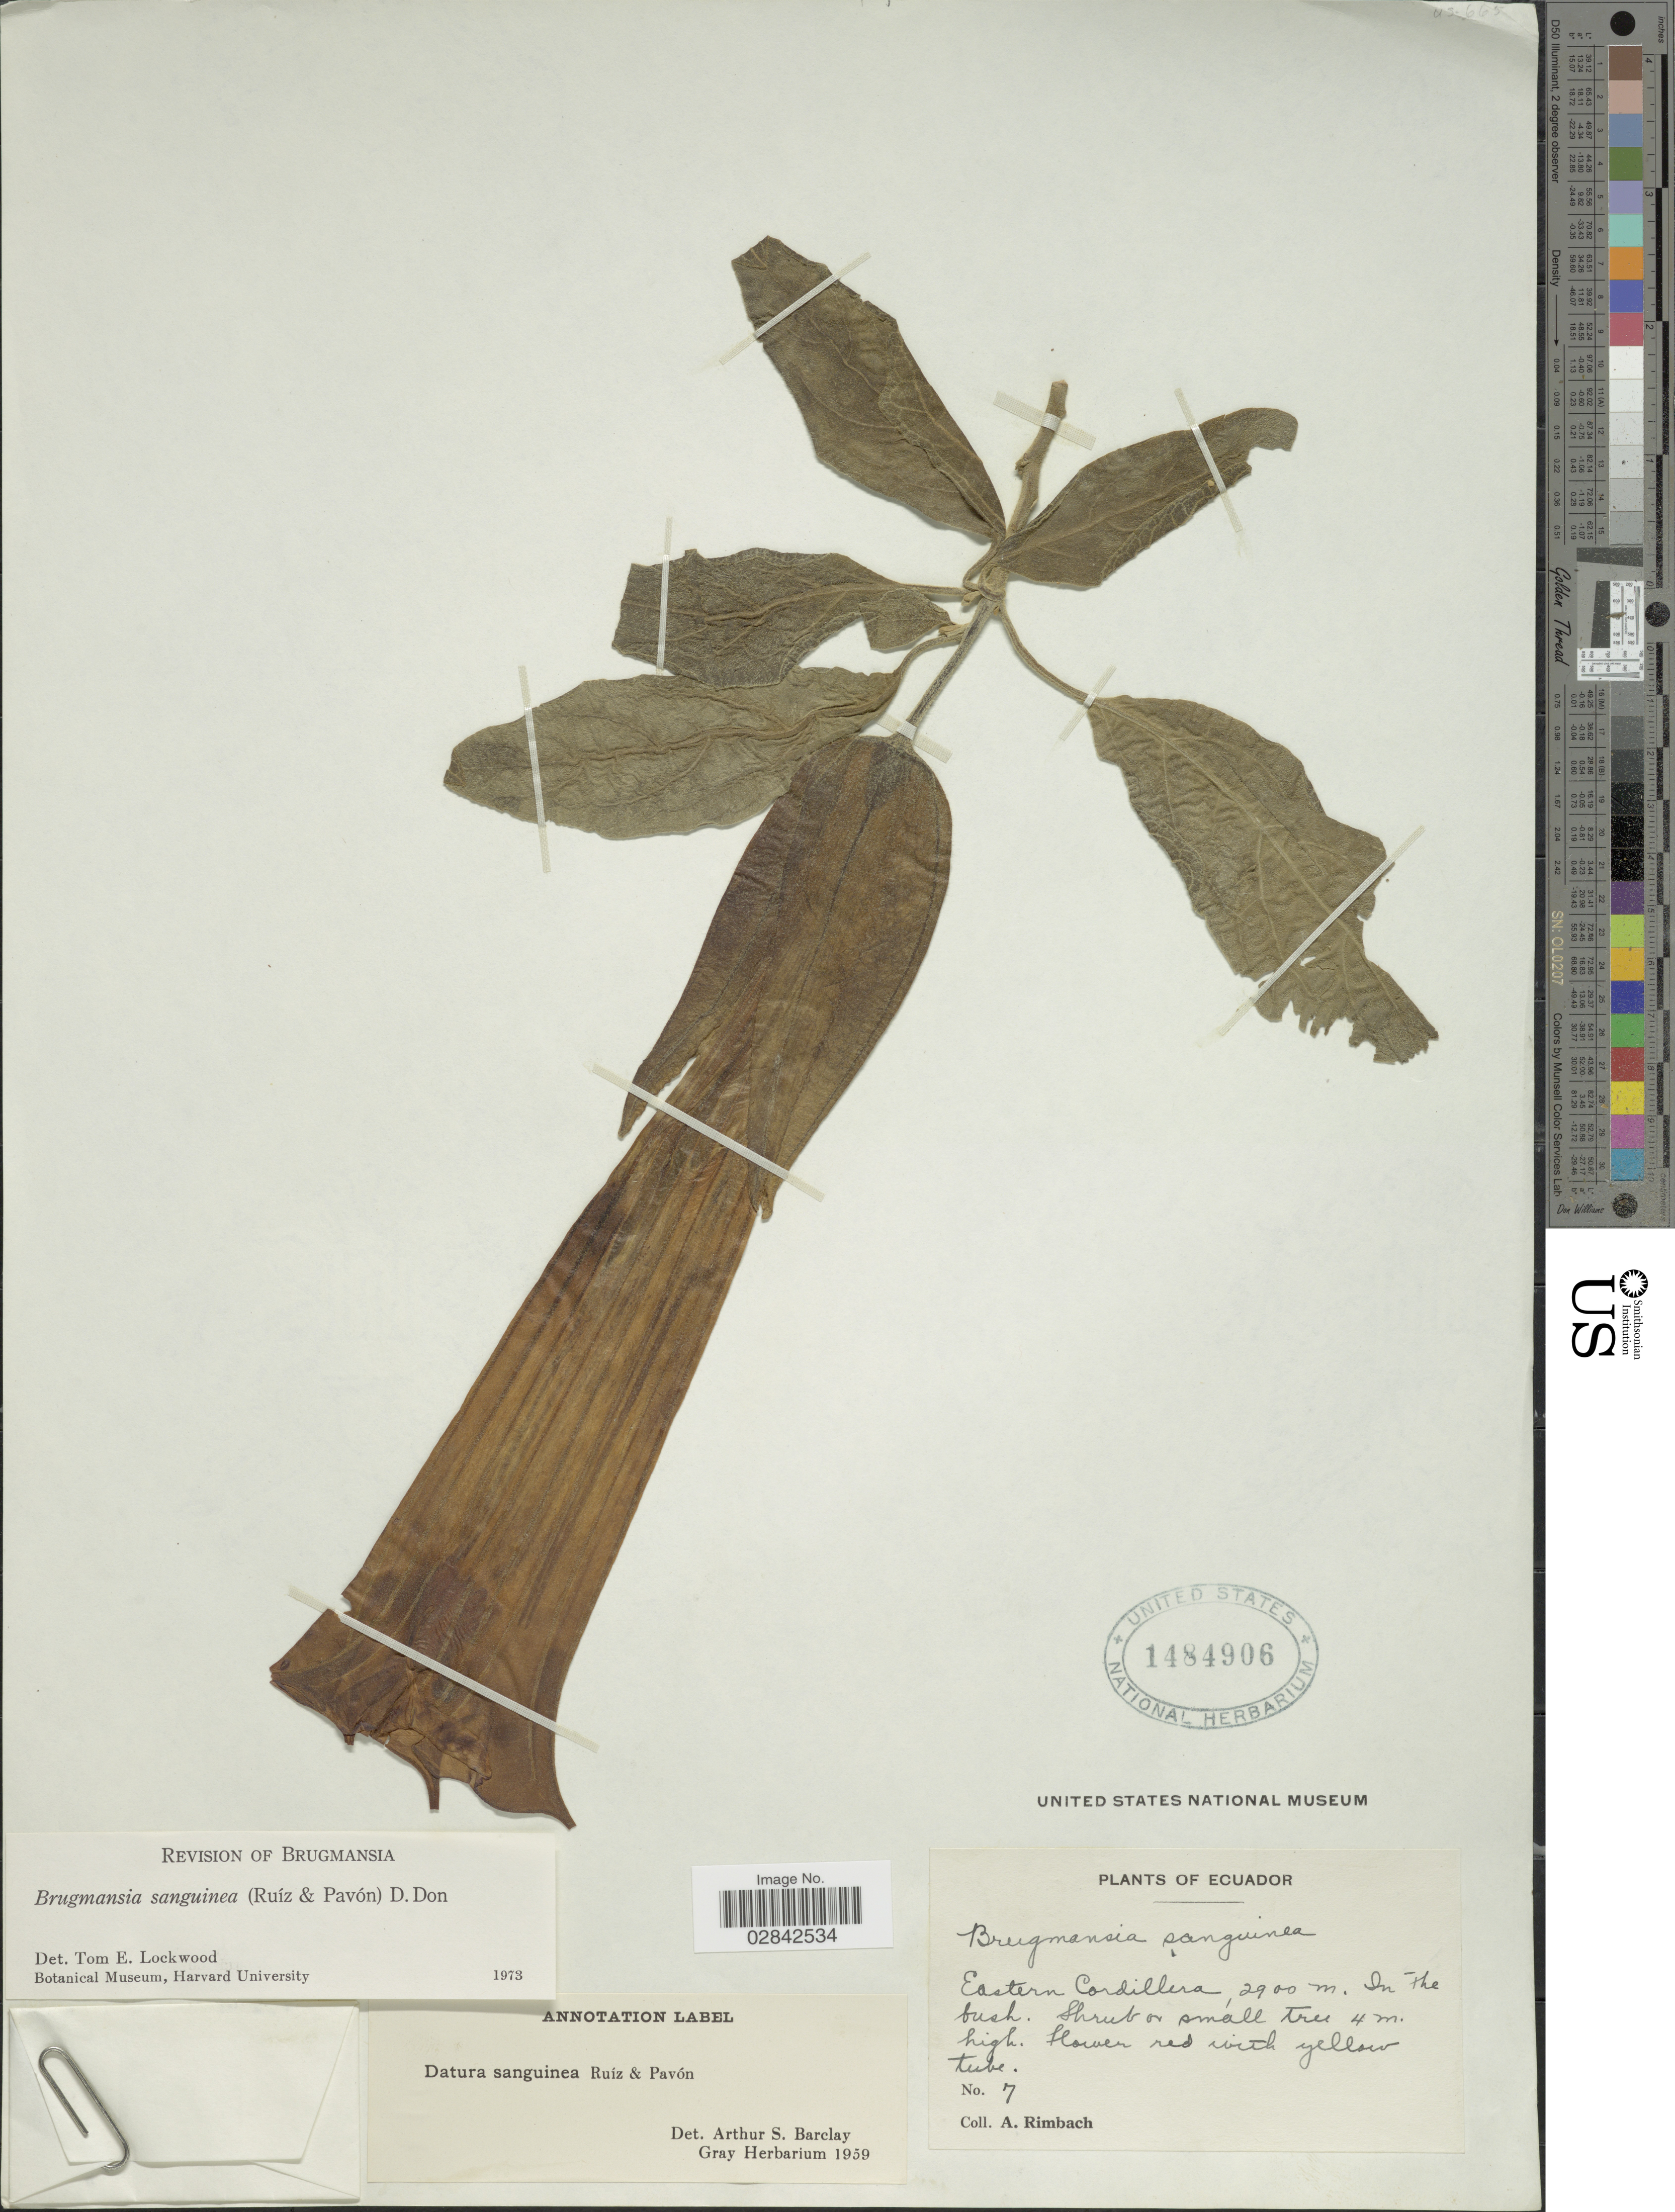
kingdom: Plantae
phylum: Tracheophyta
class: Magnoliopsida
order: Solanales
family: Solanaceae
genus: Brugmansia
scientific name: Brugmansia sanguinea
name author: (Ruiz & Pav.) D. Don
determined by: Lockwood, T. E.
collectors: A. Rimbach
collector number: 7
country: Ecuador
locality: Eastern Cordillera.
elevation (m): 2900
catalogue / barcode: US 1484906